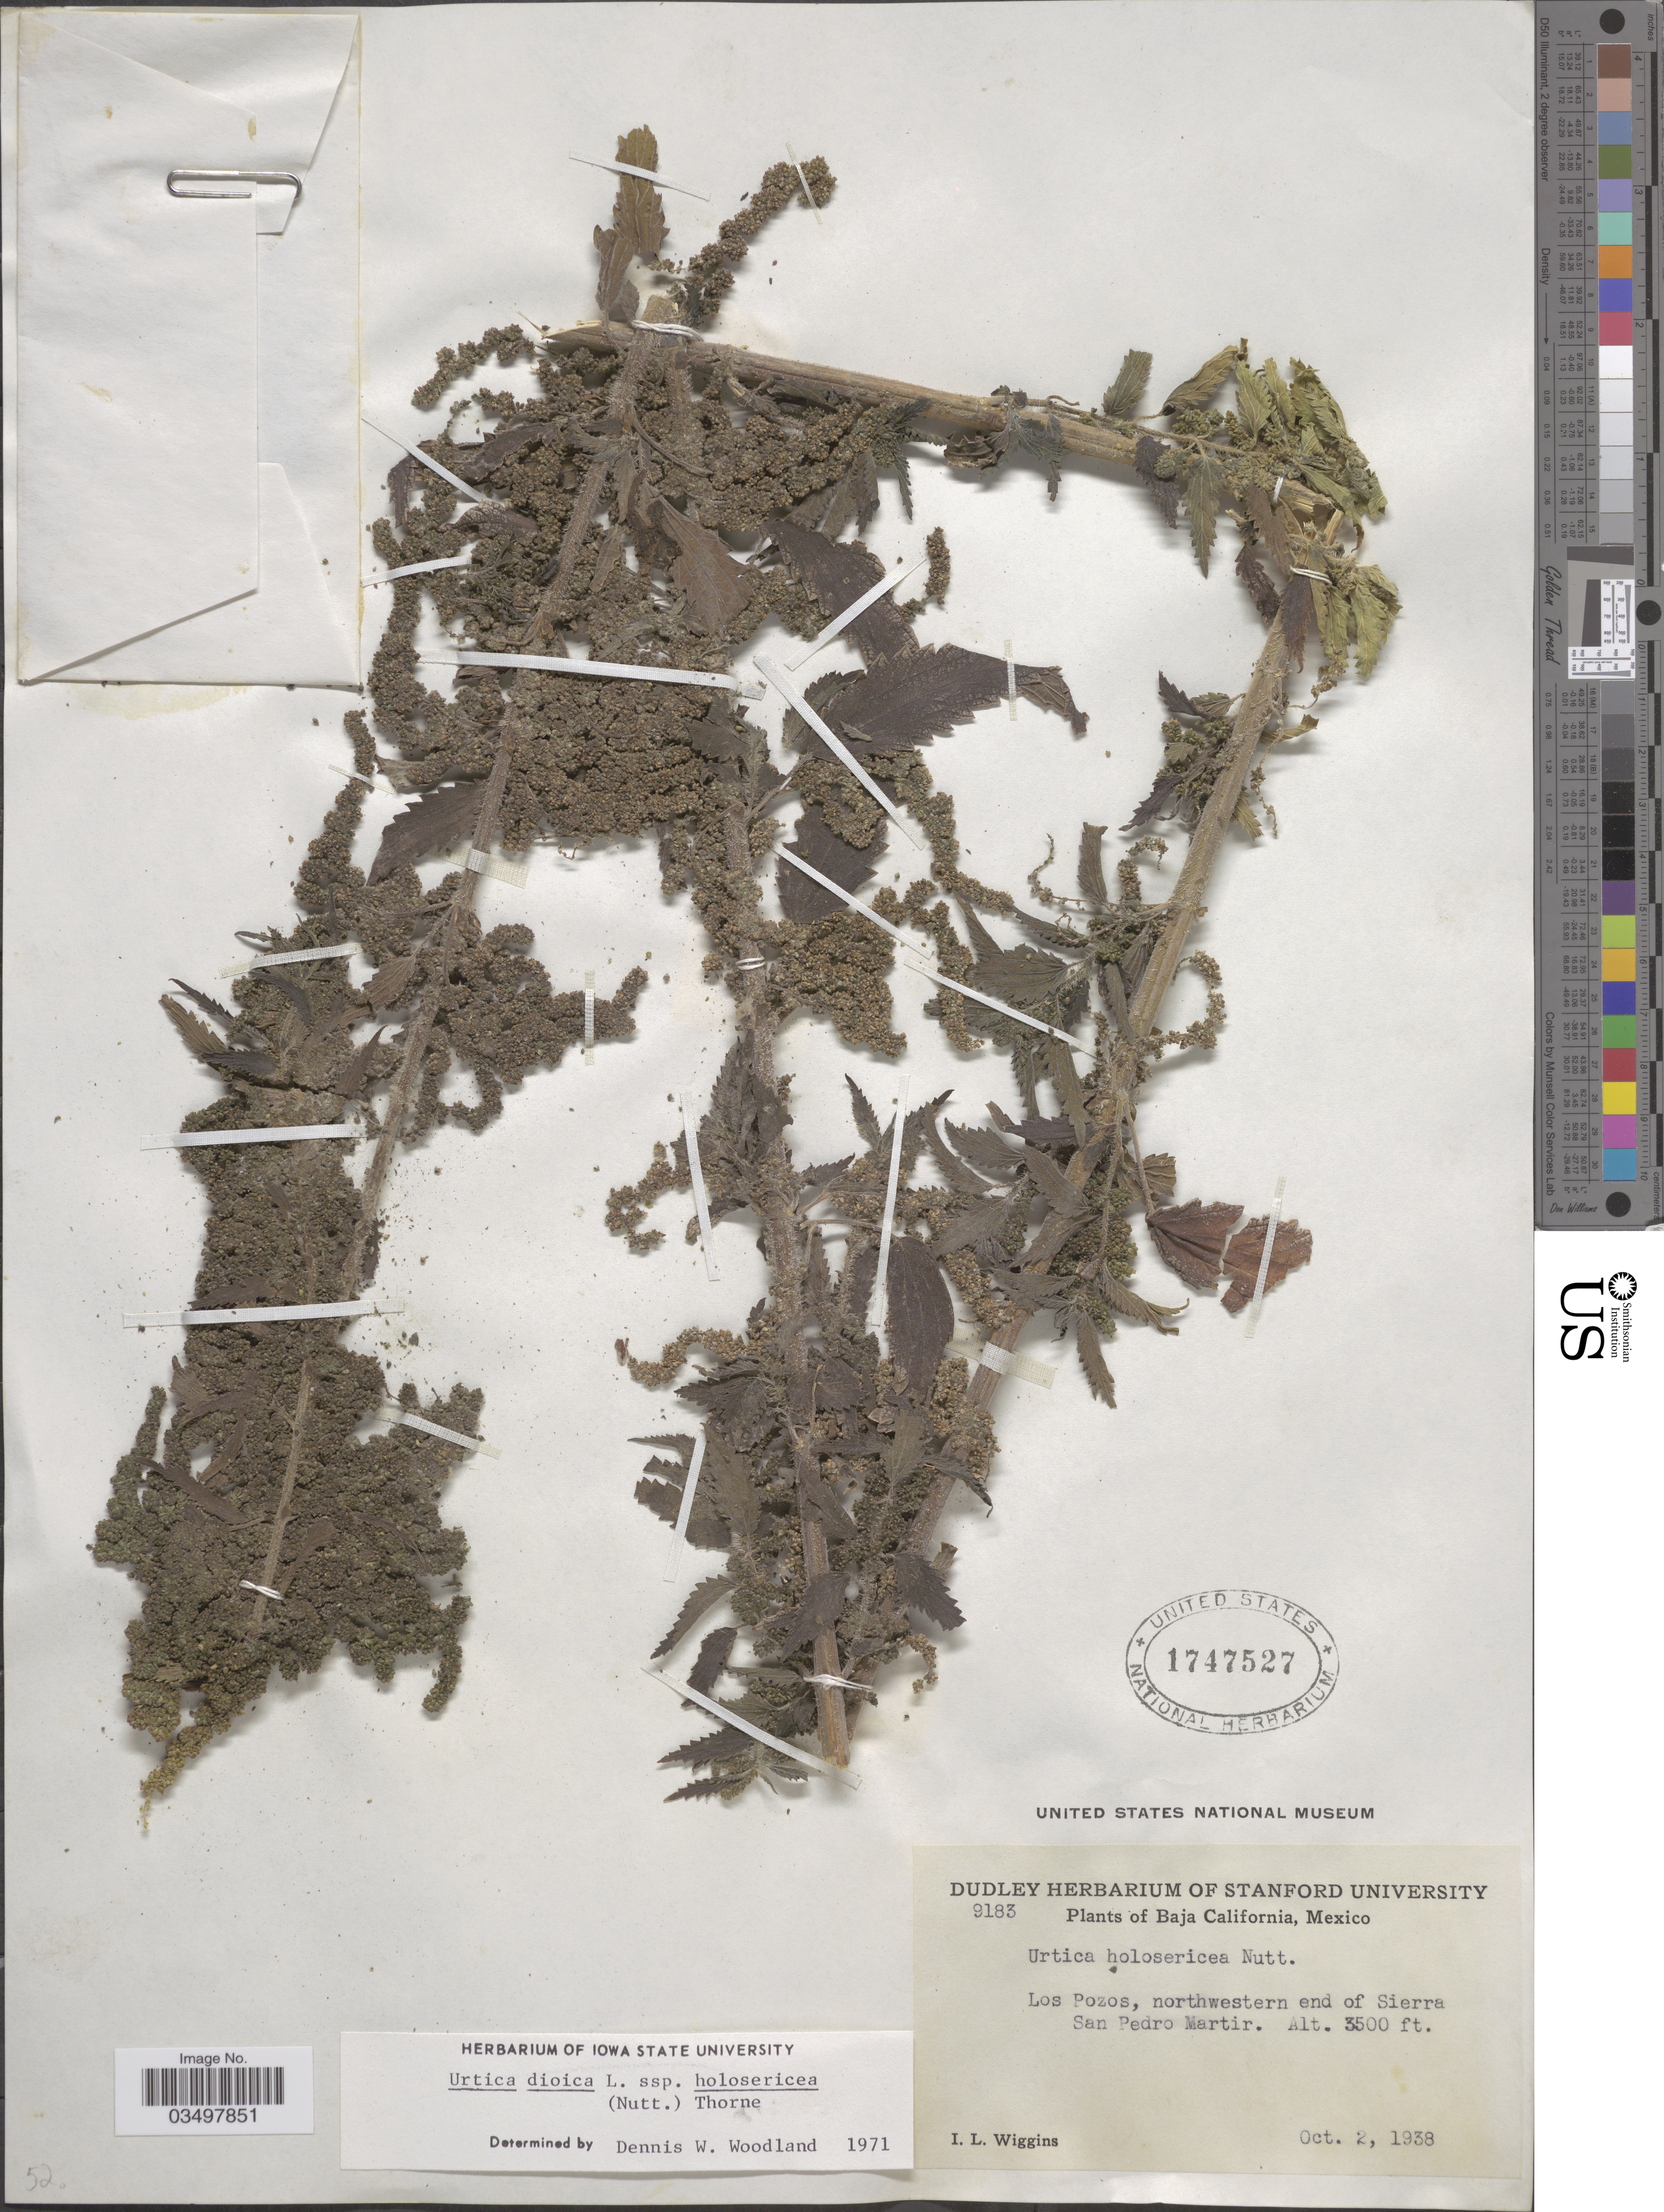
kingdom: Plantae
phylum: Tracheophyta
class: Magnoliopsida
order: Rosales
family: Urticaceae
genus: Urtica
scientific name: Urtica dioica subsp. holosericea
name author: (Nutt.) Thorne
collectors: I. L. Wiggins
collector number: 9183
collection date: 1938-10-02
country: Mexico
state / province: Baja California Norte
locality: Los Pozos, northwestern end of Sierra San Pedro Martir.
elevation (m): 1067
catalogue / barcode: US 1747527